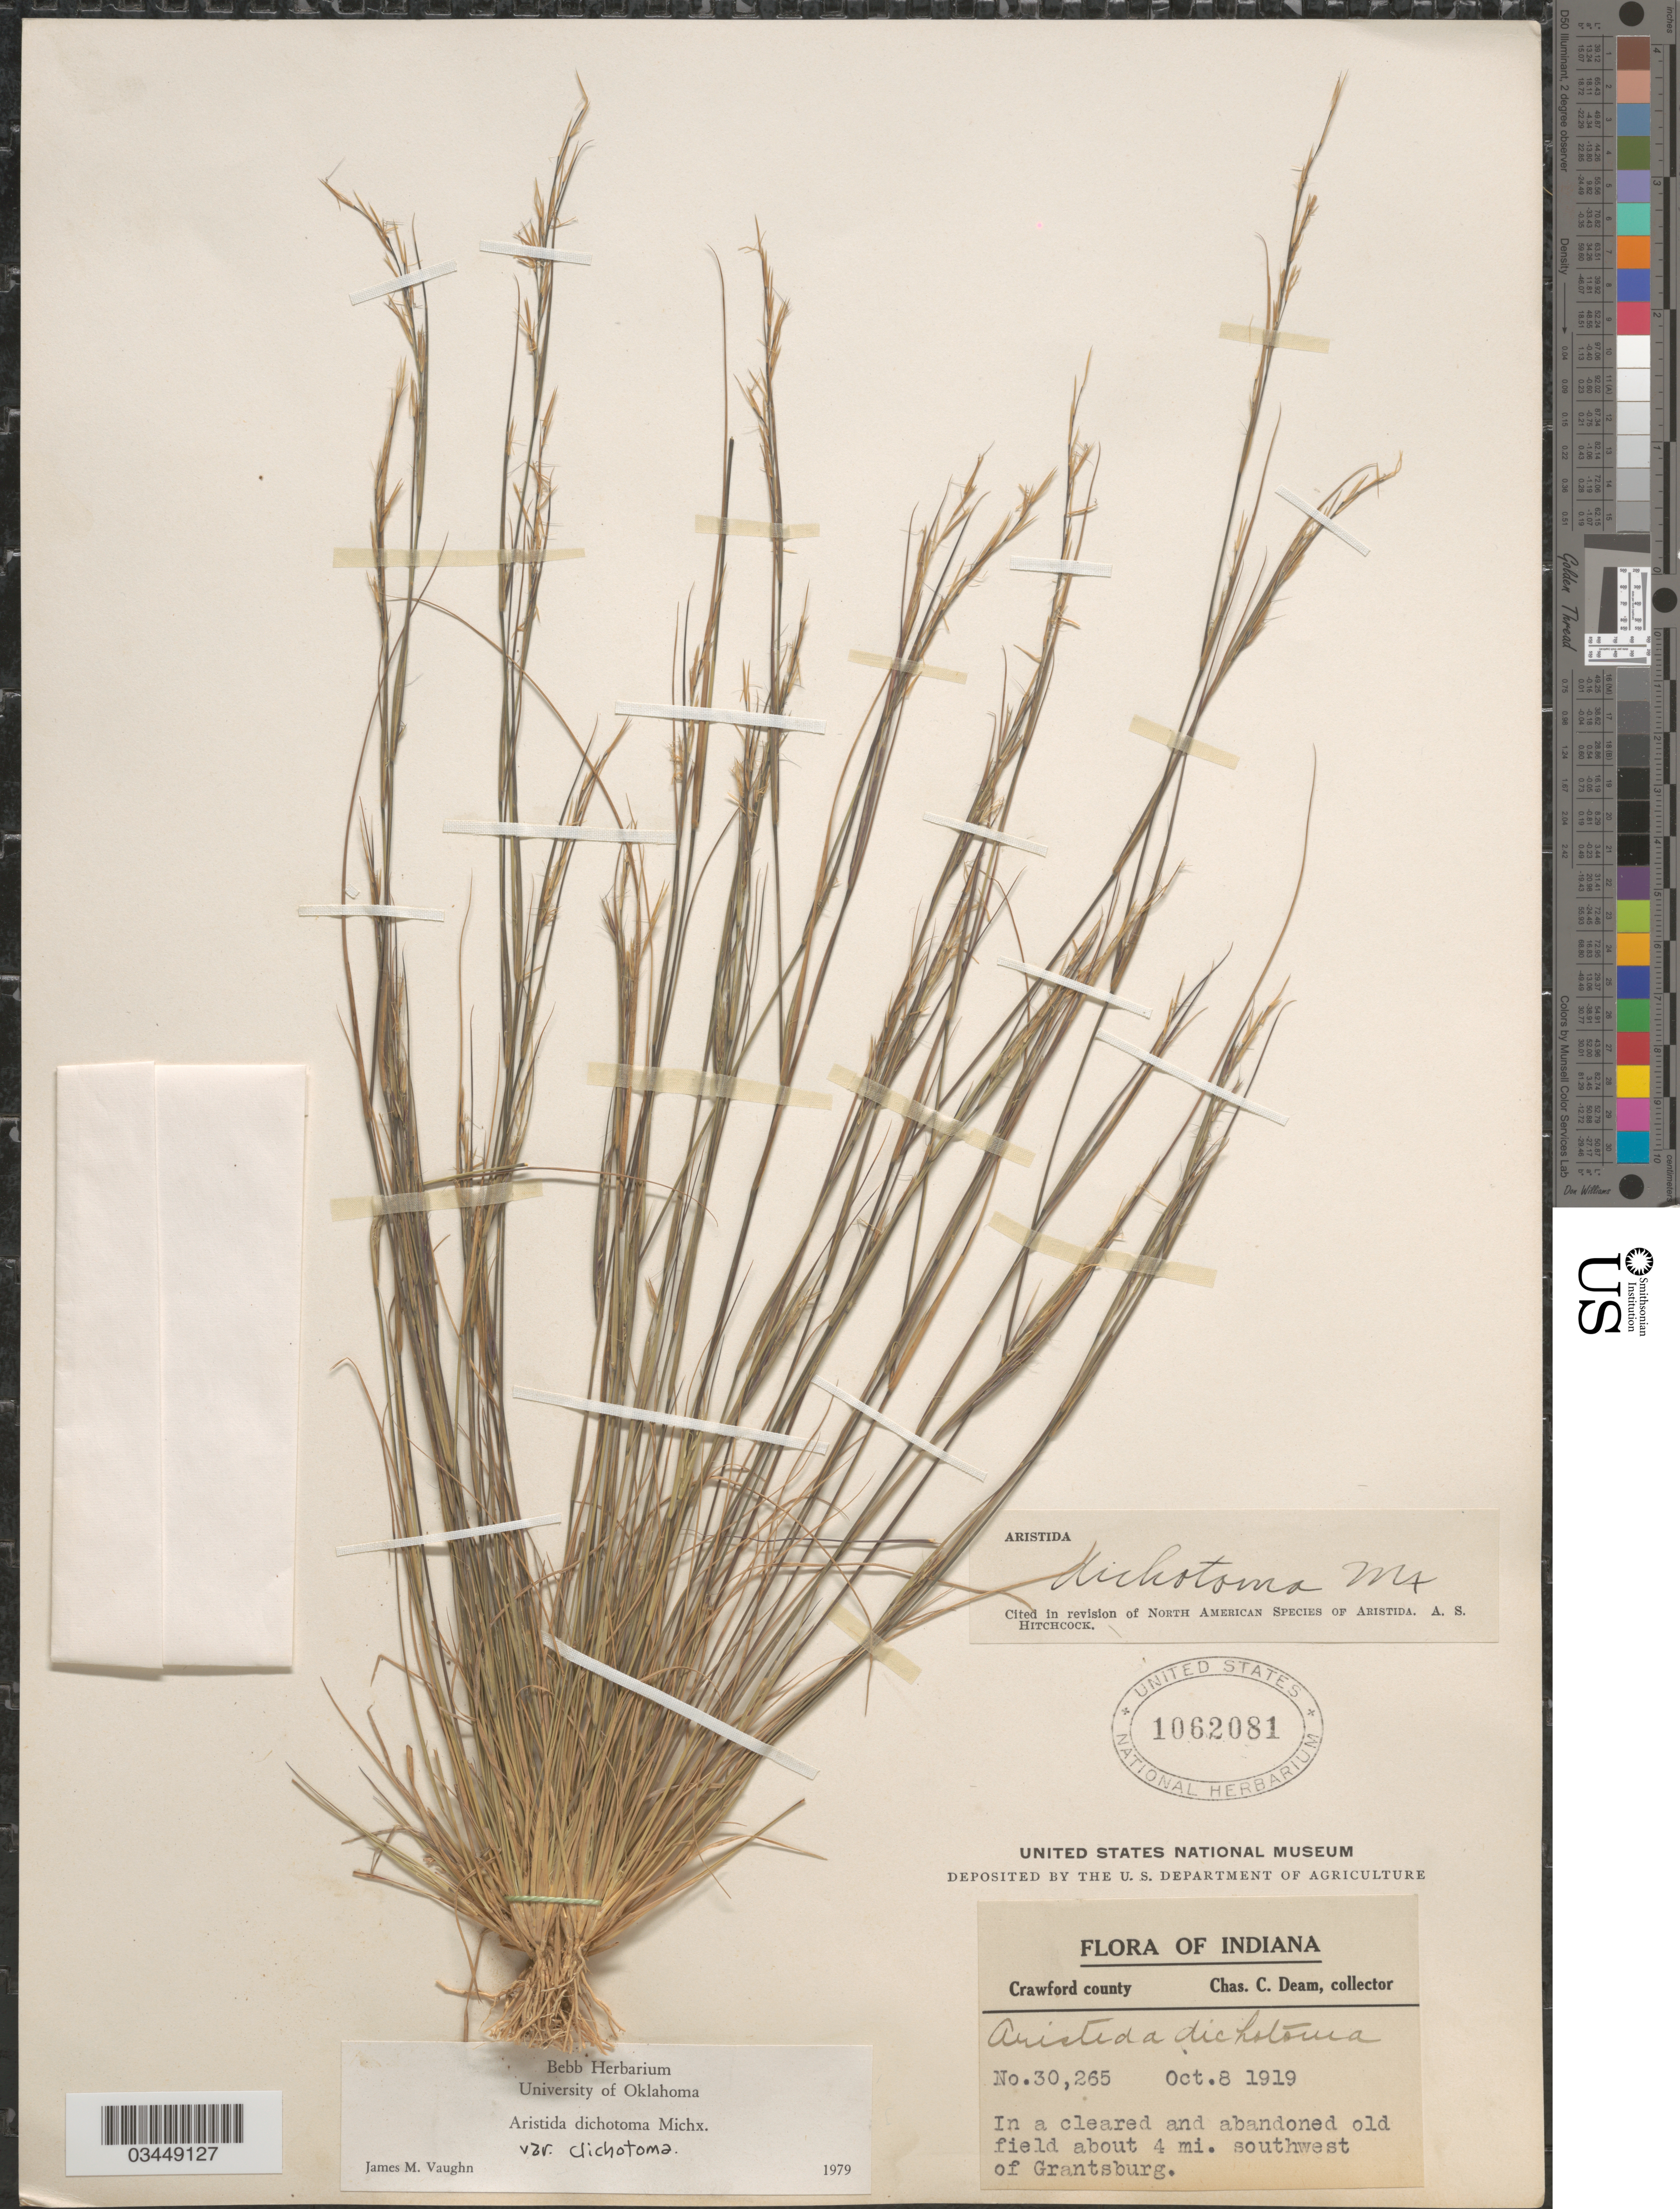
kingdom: Plantae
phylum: Tracheophyta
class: Liliopsida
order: Poales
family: Poaceae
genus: Aristida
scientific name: Aristida dichotoma var. dichotoma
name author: Michx.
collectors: C. C. Deam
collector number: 30265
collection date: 1919-10-08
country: United States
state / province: Indiana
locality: Crawford county. In a cleared and abandoned old field about 4 mi. southwest of Grantsburg.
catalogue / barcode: US 1062081